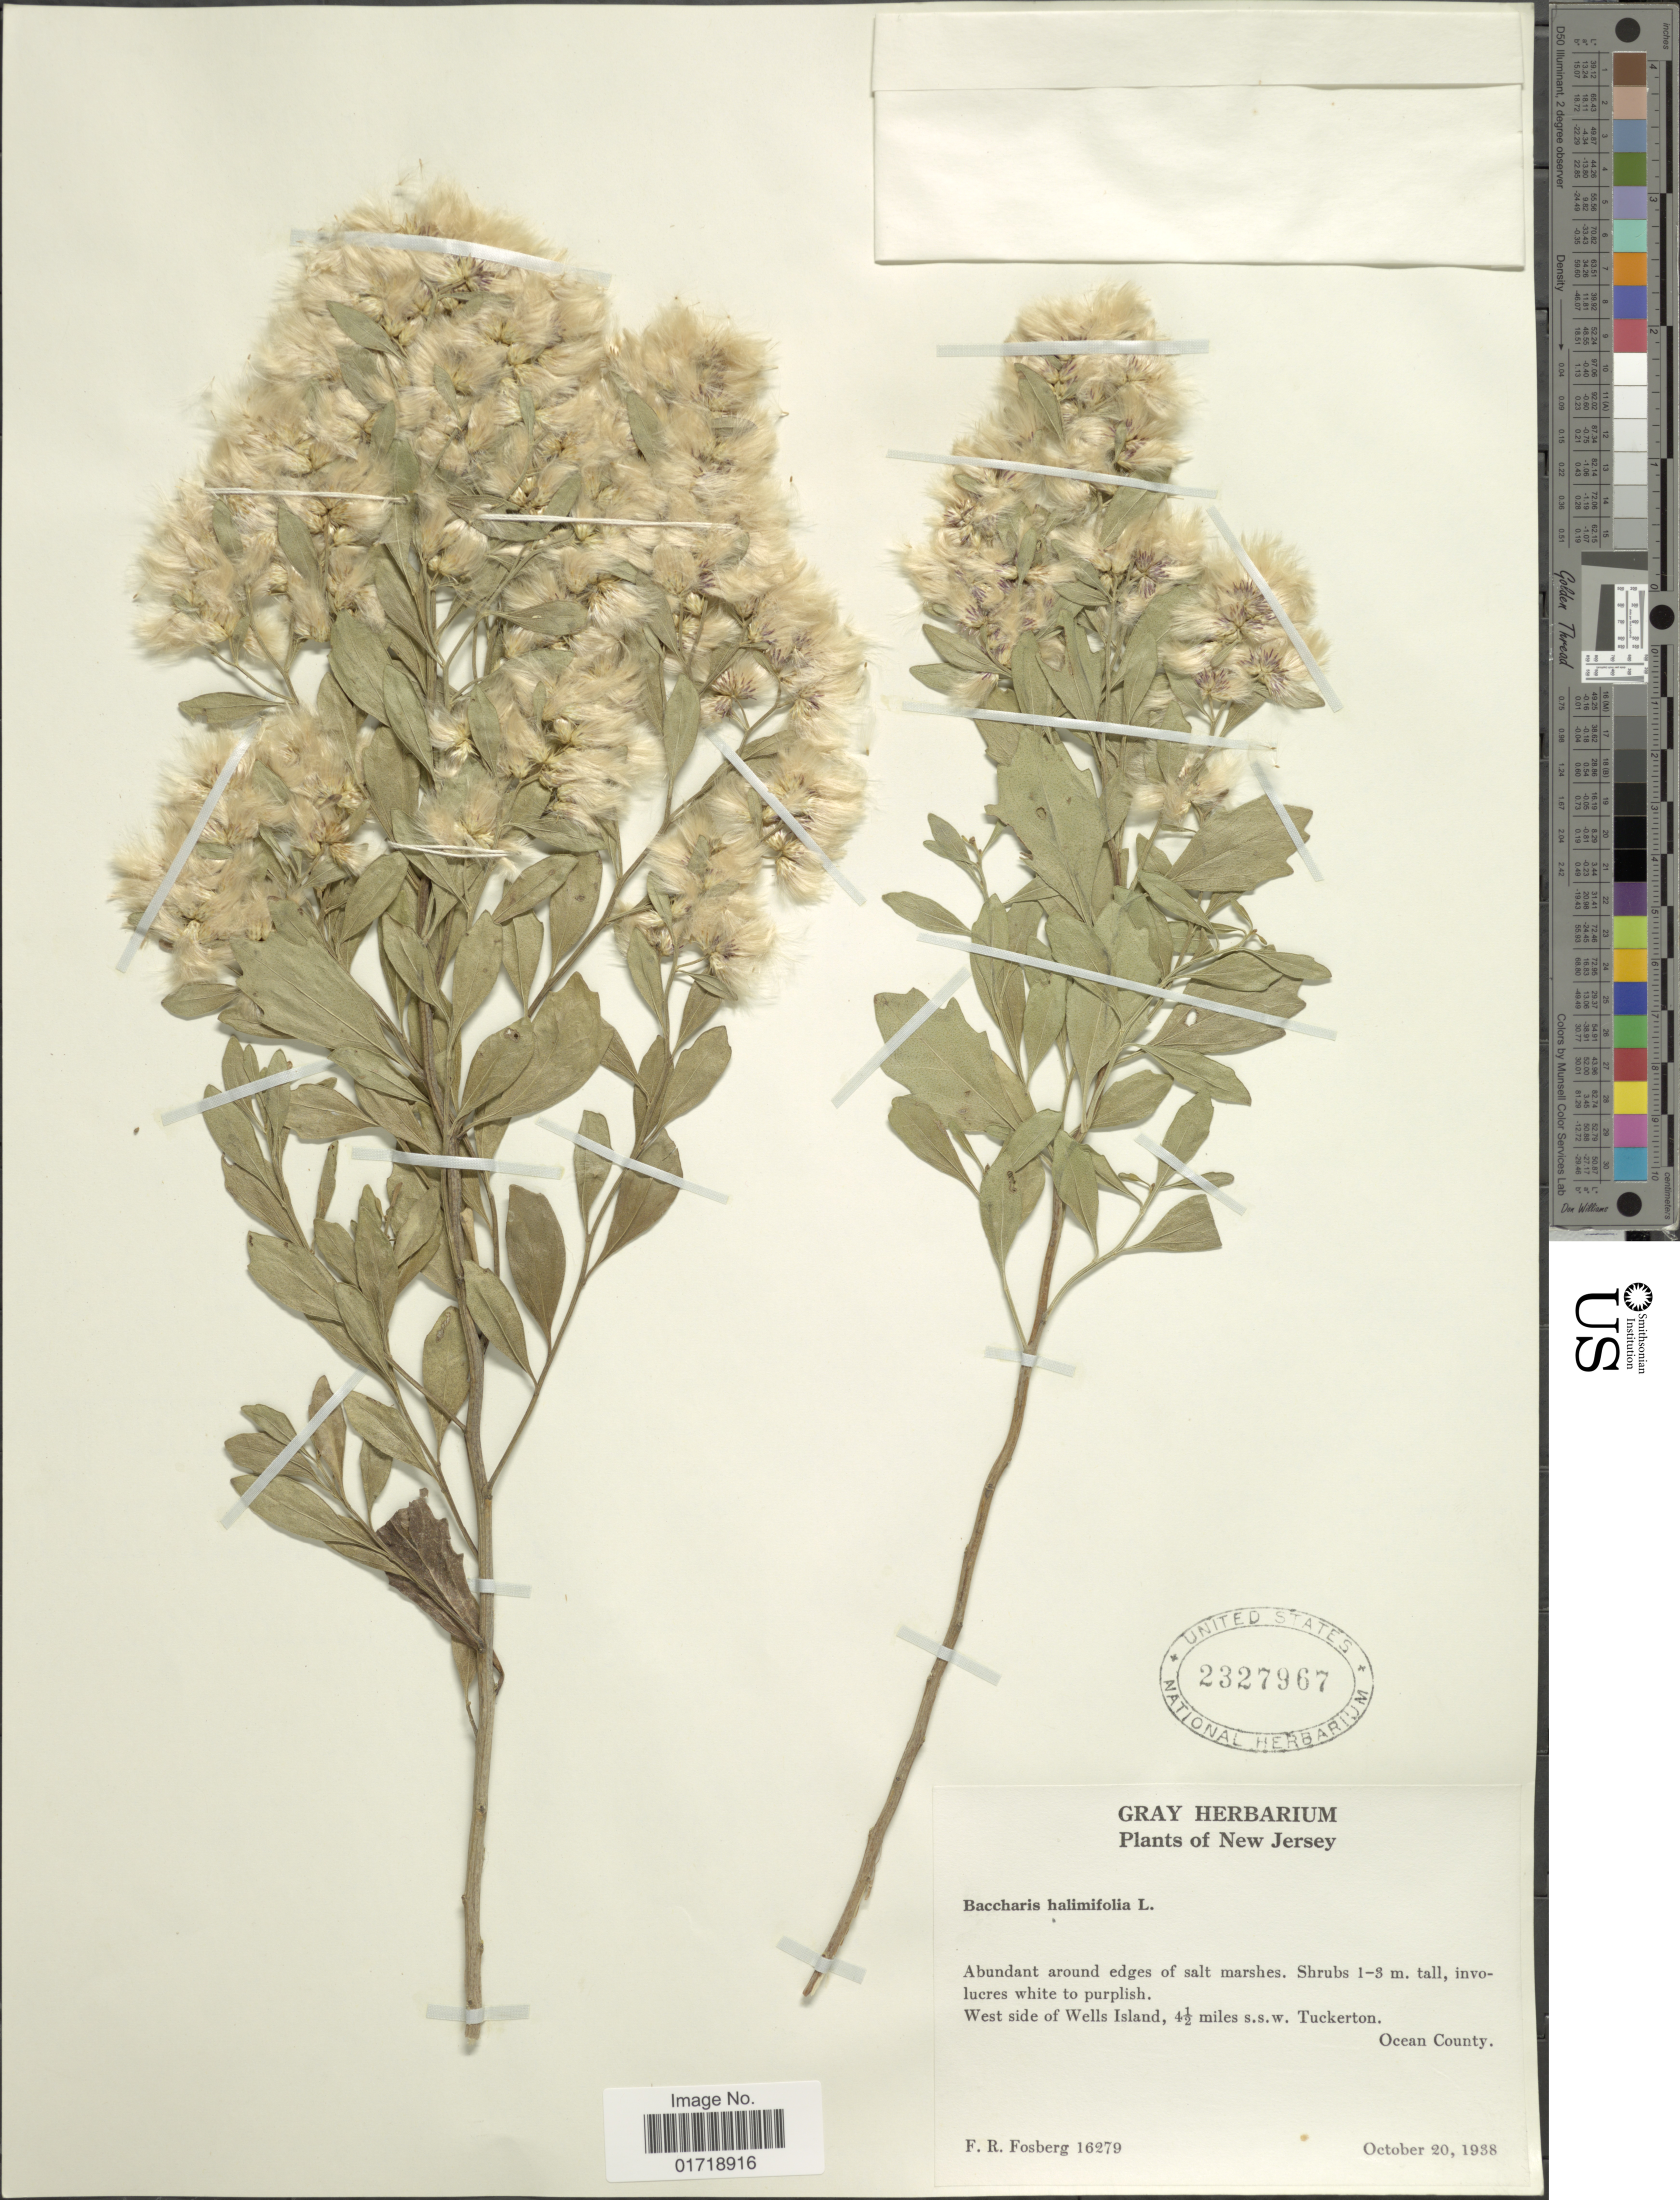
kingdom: Plantae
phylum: Tracheophyta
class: Magnoliopsida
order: Asterales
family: Asteraceae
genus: Baccharis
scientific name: Baccharis halimifolia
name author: L.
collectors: F. R. Fosberg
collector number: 16279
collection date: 1938-10-20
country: United States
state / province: New Jersey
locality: West side of Wells Island, 4½ miles s.s.w. Tuckerton, Ocean County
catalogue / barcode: US 2327967